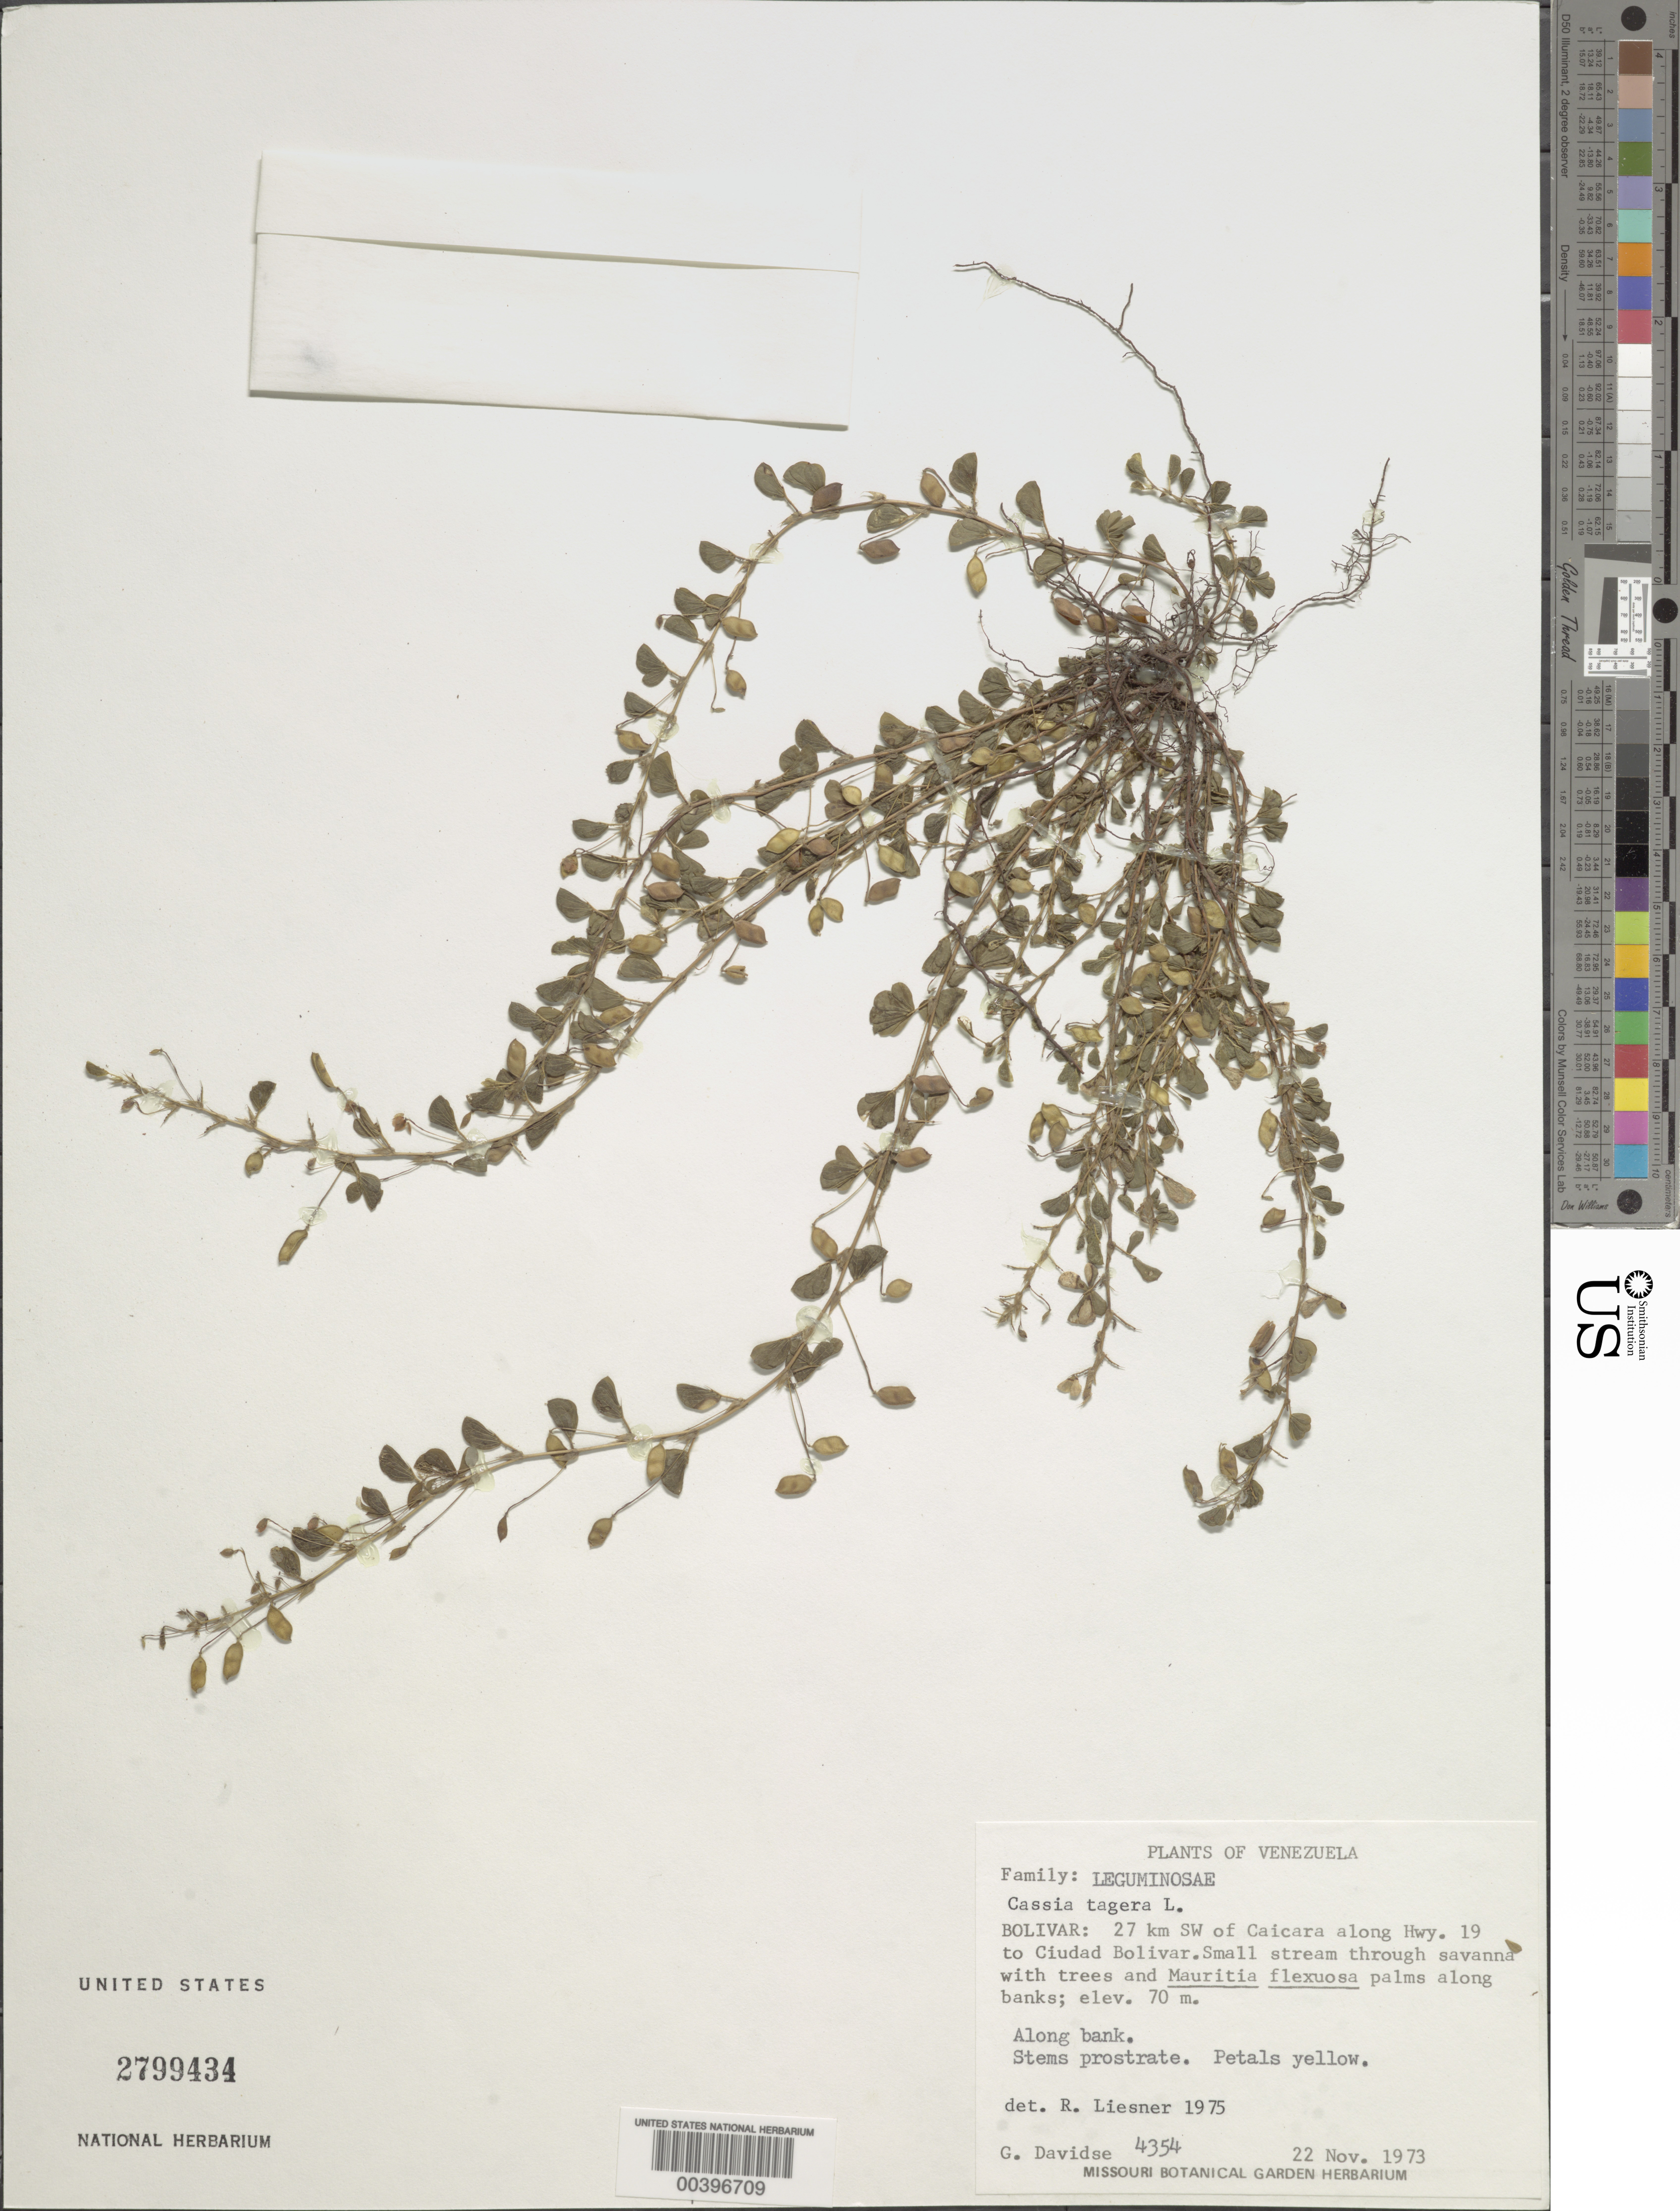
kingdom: Plantae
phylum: Tracheophyta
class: Magnoliopsida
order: Fabales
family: Fabaceae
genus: Chamaecrista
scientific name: Chamaecrista kunthiana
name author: (Schltdl. & Cham.) H.S. Irwin & Barneby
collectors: G. Davidse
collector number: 4354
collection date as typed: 22 Nov 1973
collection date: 1973-11-22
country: Venezuela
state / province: Bolivar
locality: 27 km sw of caicara along hwy 19 to ciudad bolivar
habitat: Small stream through savanna with trees along banks; along bank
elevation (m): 70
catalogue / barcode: US 2799434